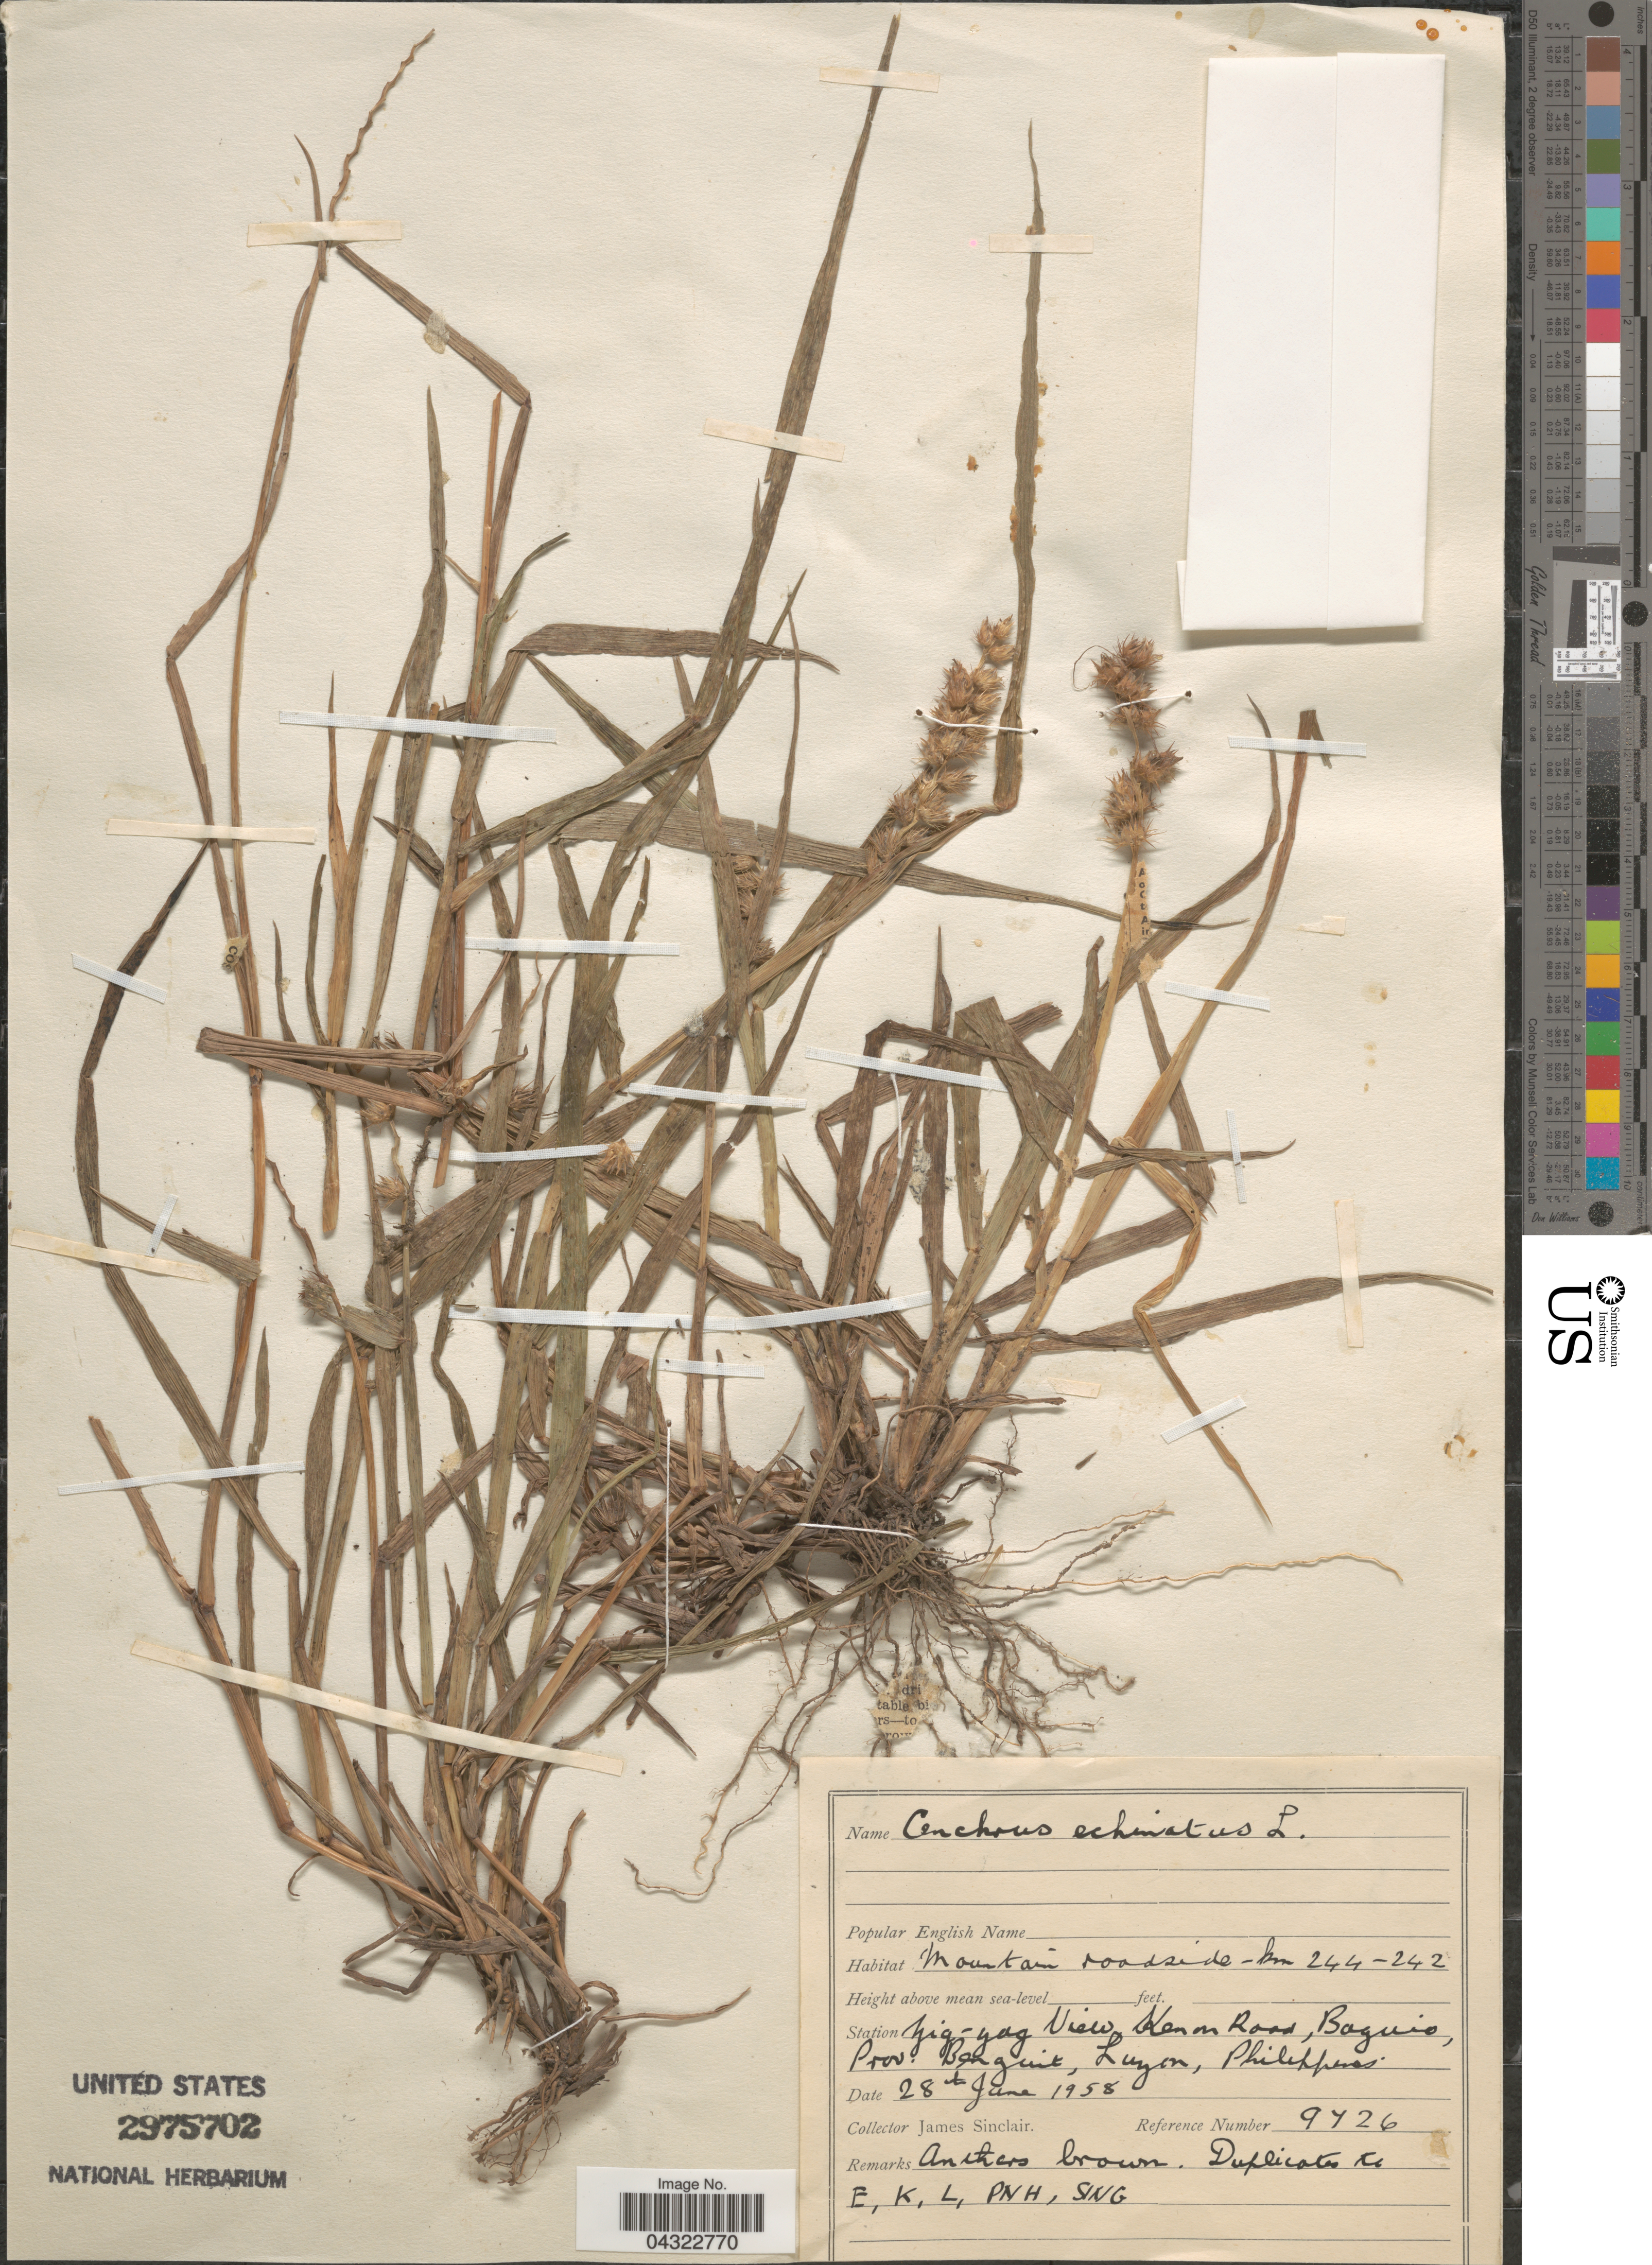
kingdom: Plantae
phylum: Tracheophyta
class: Liliopsida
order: Poales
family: Poaceae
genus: Cenchrus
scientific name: Cenchrus echinatus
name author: L.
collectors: J. Sinclair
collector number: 9726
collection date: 1958-06-28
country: Philippines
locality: Mountain roadside -km 244-242. Station Zig-zag View Kenon Road, Baguio, Prov. Benguit, Luzon.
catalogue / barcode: US 2975702